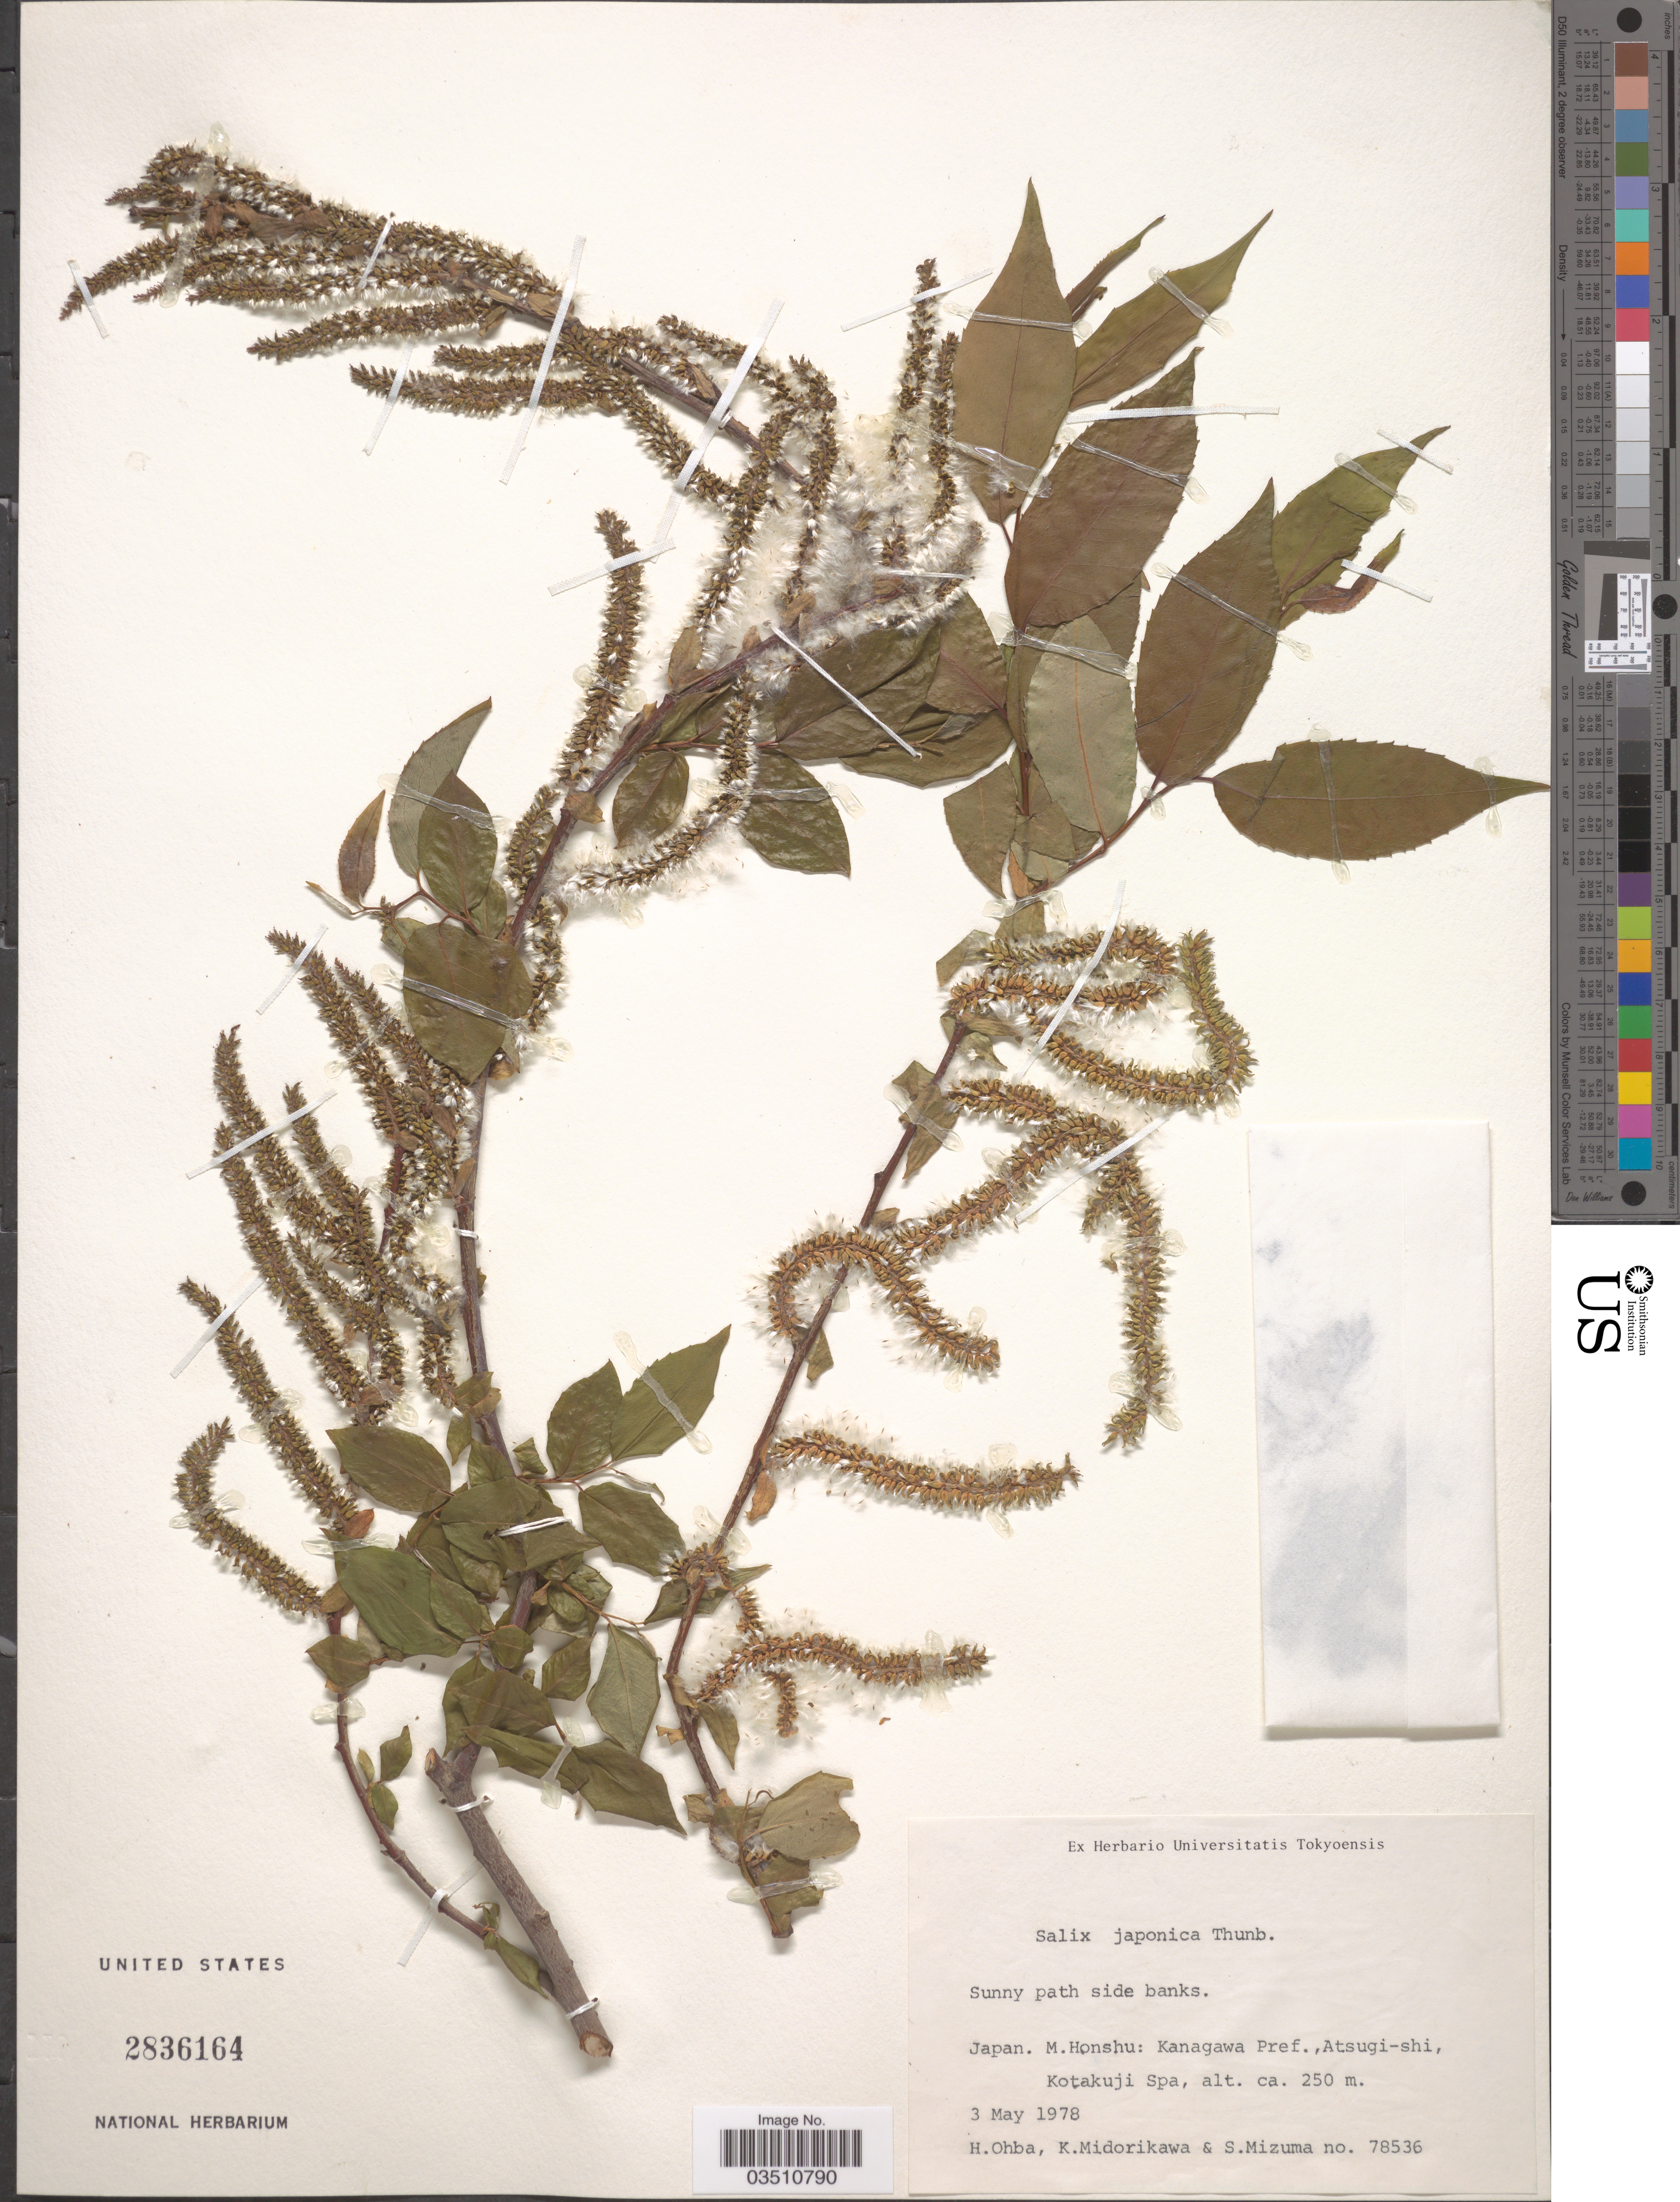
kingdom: Plantae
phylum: Tracheophyta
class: Magnoliopsida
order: Malpighiales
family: Salicaceae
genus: Salix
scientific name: Salix japonica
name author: Thunb.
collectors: H. Ohba, K. Midorikawa & S. Mizuma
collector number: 78536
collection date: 1978-05-03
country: Japan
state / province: Kanagawa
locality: M. Honshu: Kanagawa Pref., Atsugi-shi, Kotakuji Spa.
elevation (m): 250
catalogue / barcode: US 2836164